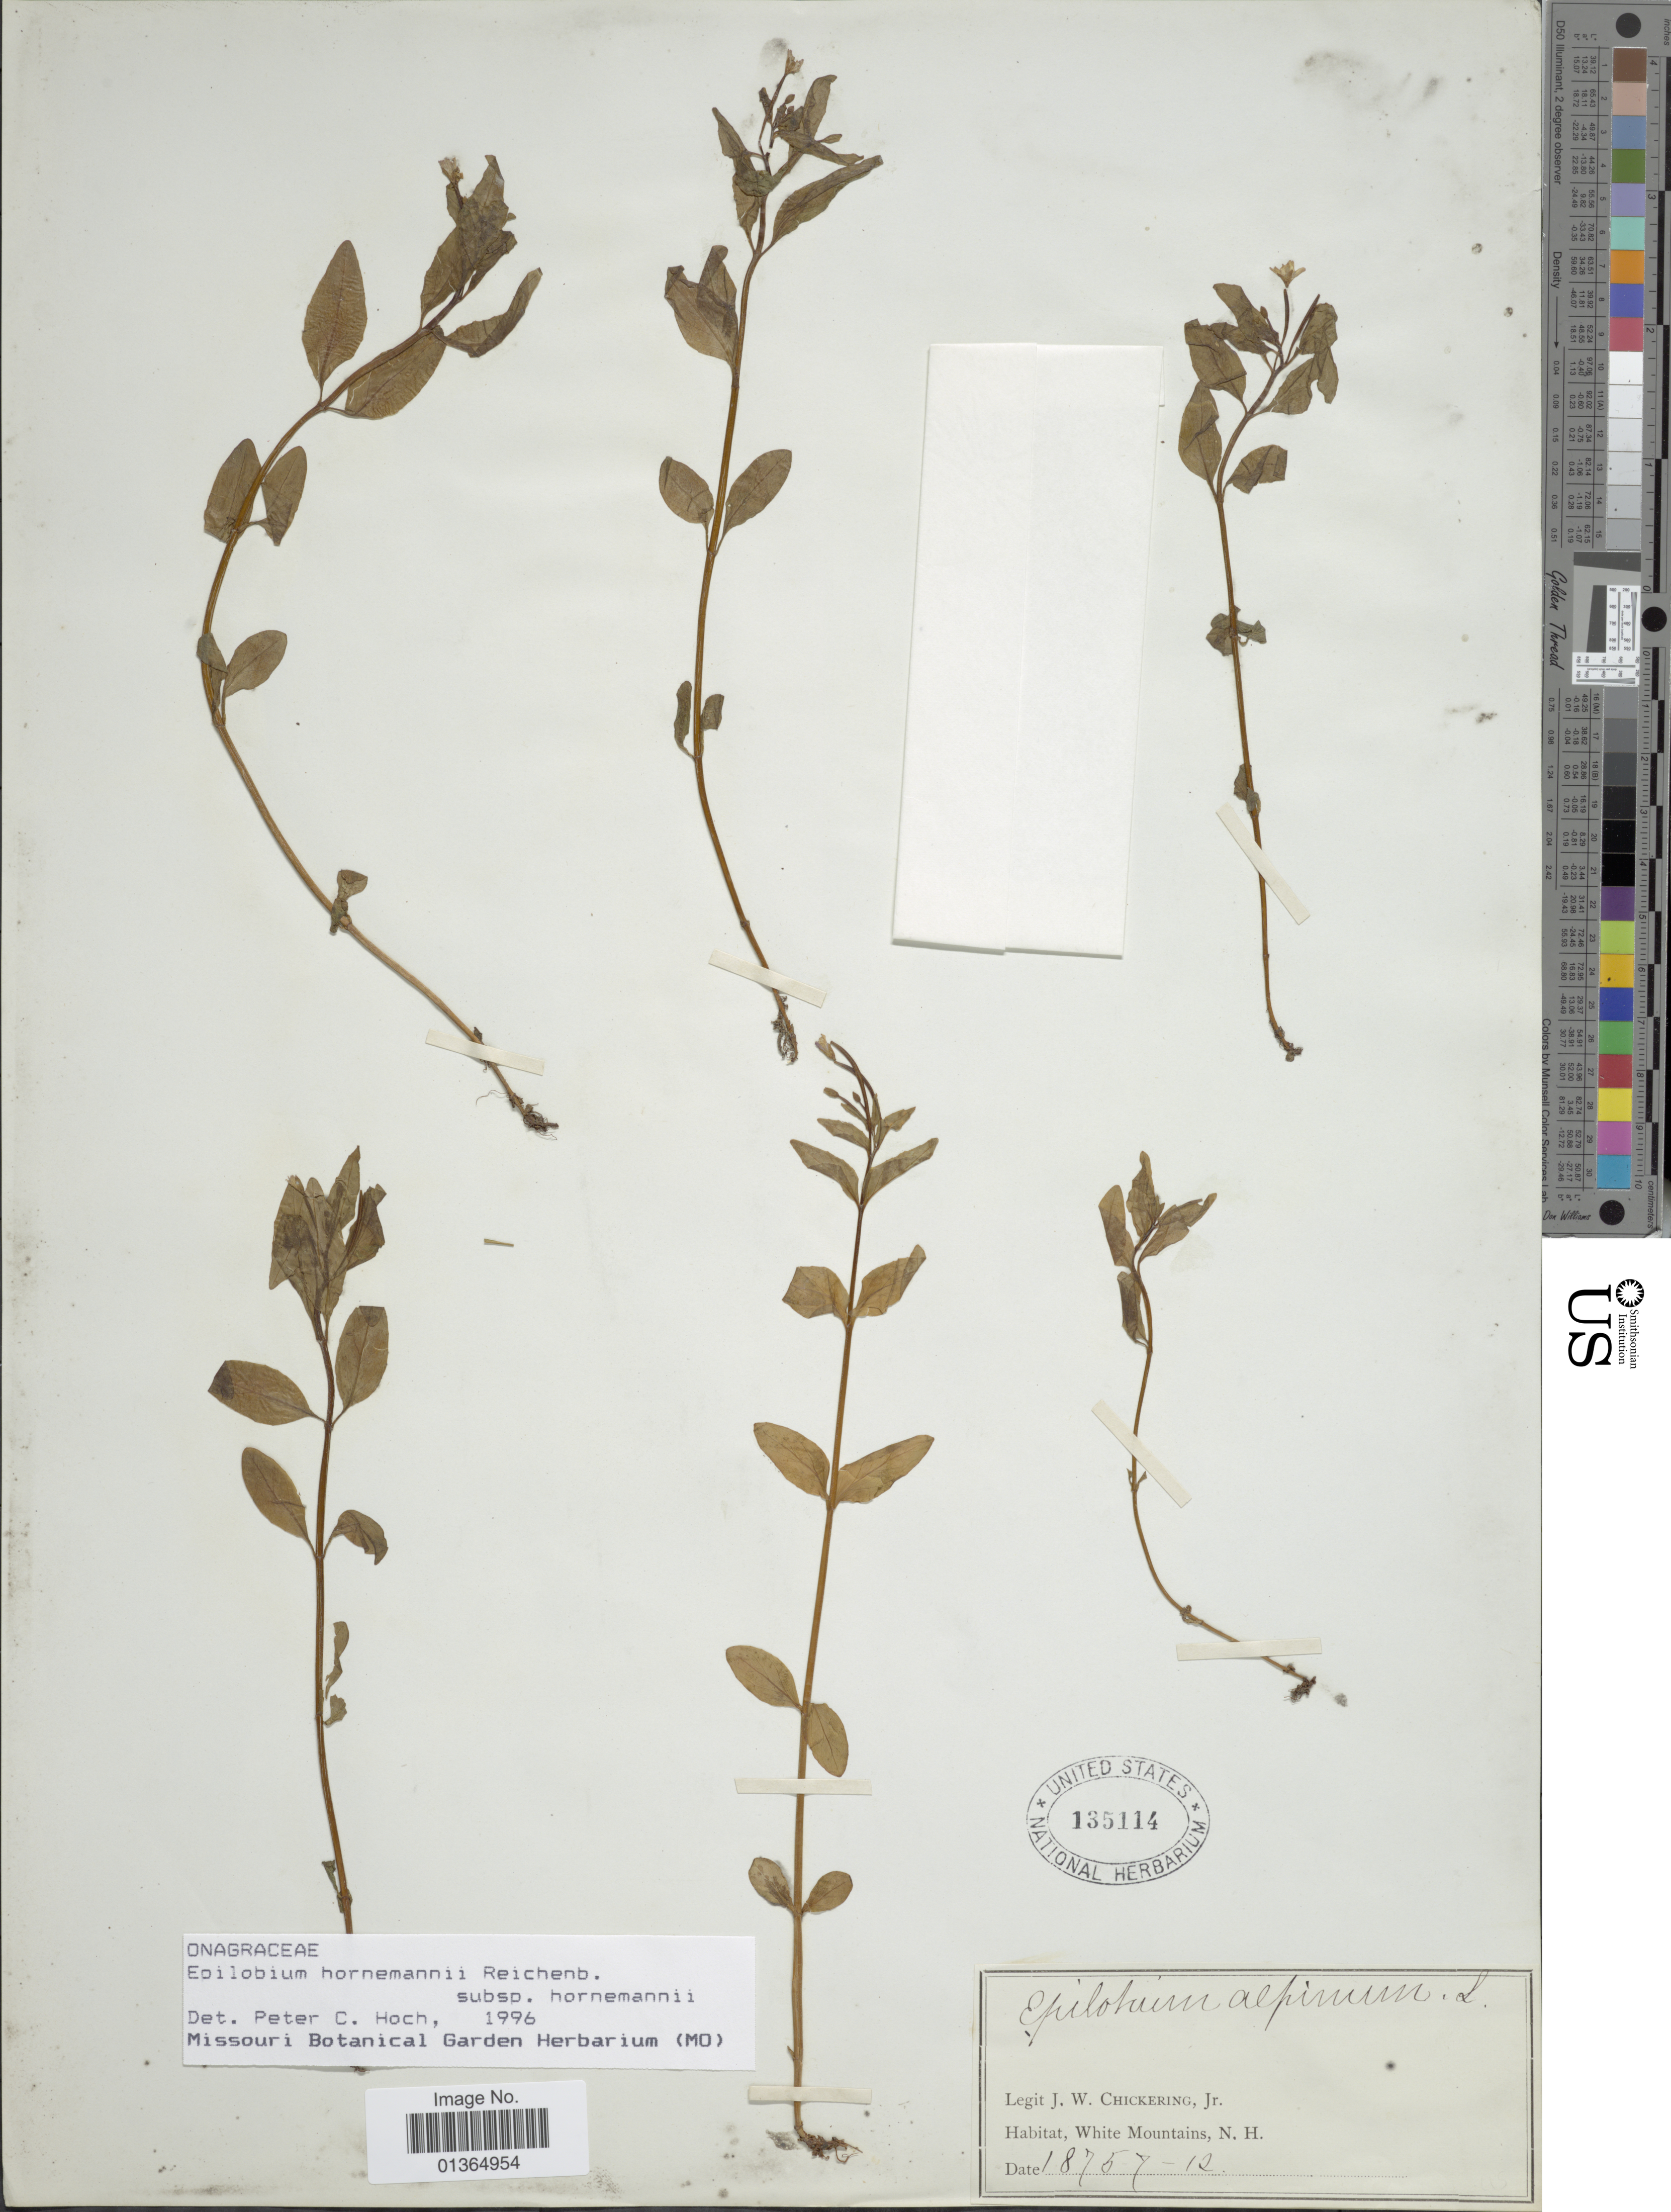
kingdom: Plantae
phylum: Tracheophyta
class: Magnoliopsida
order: Myrtales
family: Onagraceae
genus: Epilobium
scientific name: Epilobium hornemannii subsp. hornemannii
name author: Rchb.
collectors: J. W. Chickering Jr.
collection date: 1875-07-12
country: United States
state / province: New Hampshire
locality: White Mountains.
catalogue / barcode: US 135114